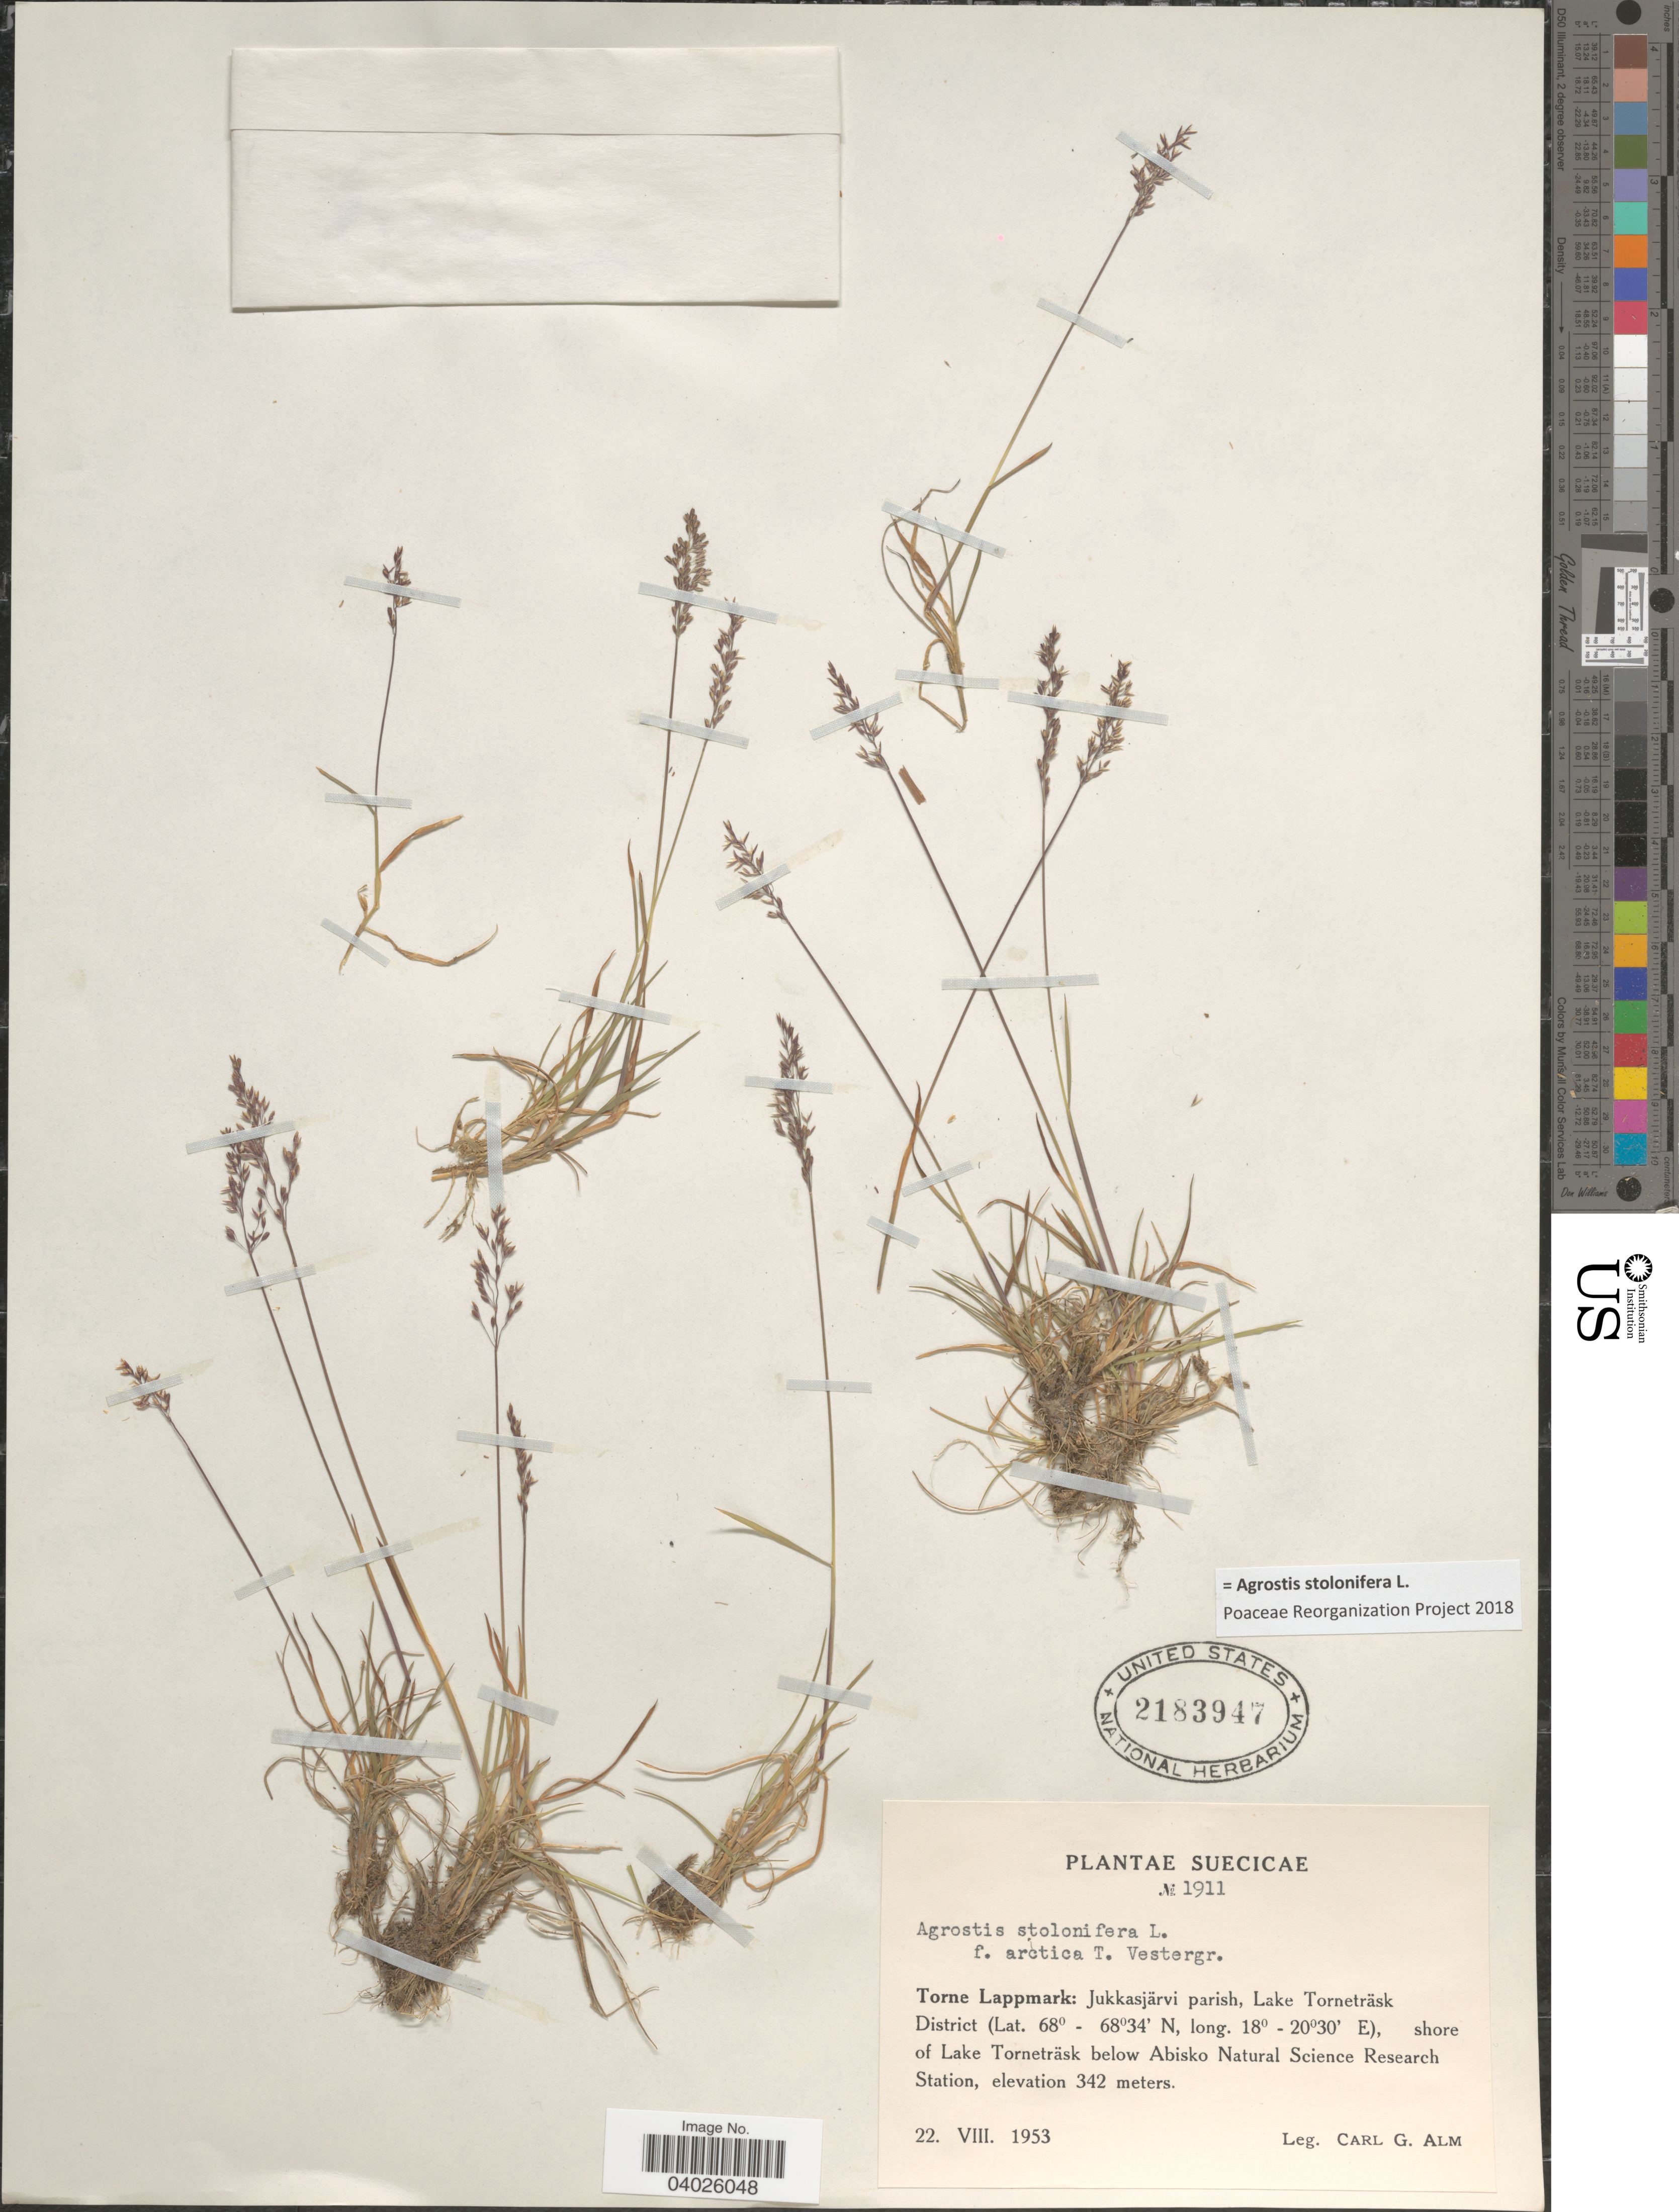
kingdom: Plantae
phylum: Tracheophyta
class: Liliopsida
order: Poales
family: Poaceae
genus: Agrostis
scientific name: Agrostis stolonifera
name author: L.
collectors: C. G. Alm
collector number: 1911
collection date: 1953-08-22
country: Sweden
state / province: Norrbotten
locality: Suecicae. Torne Lappmark: Jukkasjärvi parish, Lake Torneträsk District, shore of Lake Torneträsk below Abisko Natural Science Research Station.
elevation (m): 342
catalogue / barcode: US 2183947